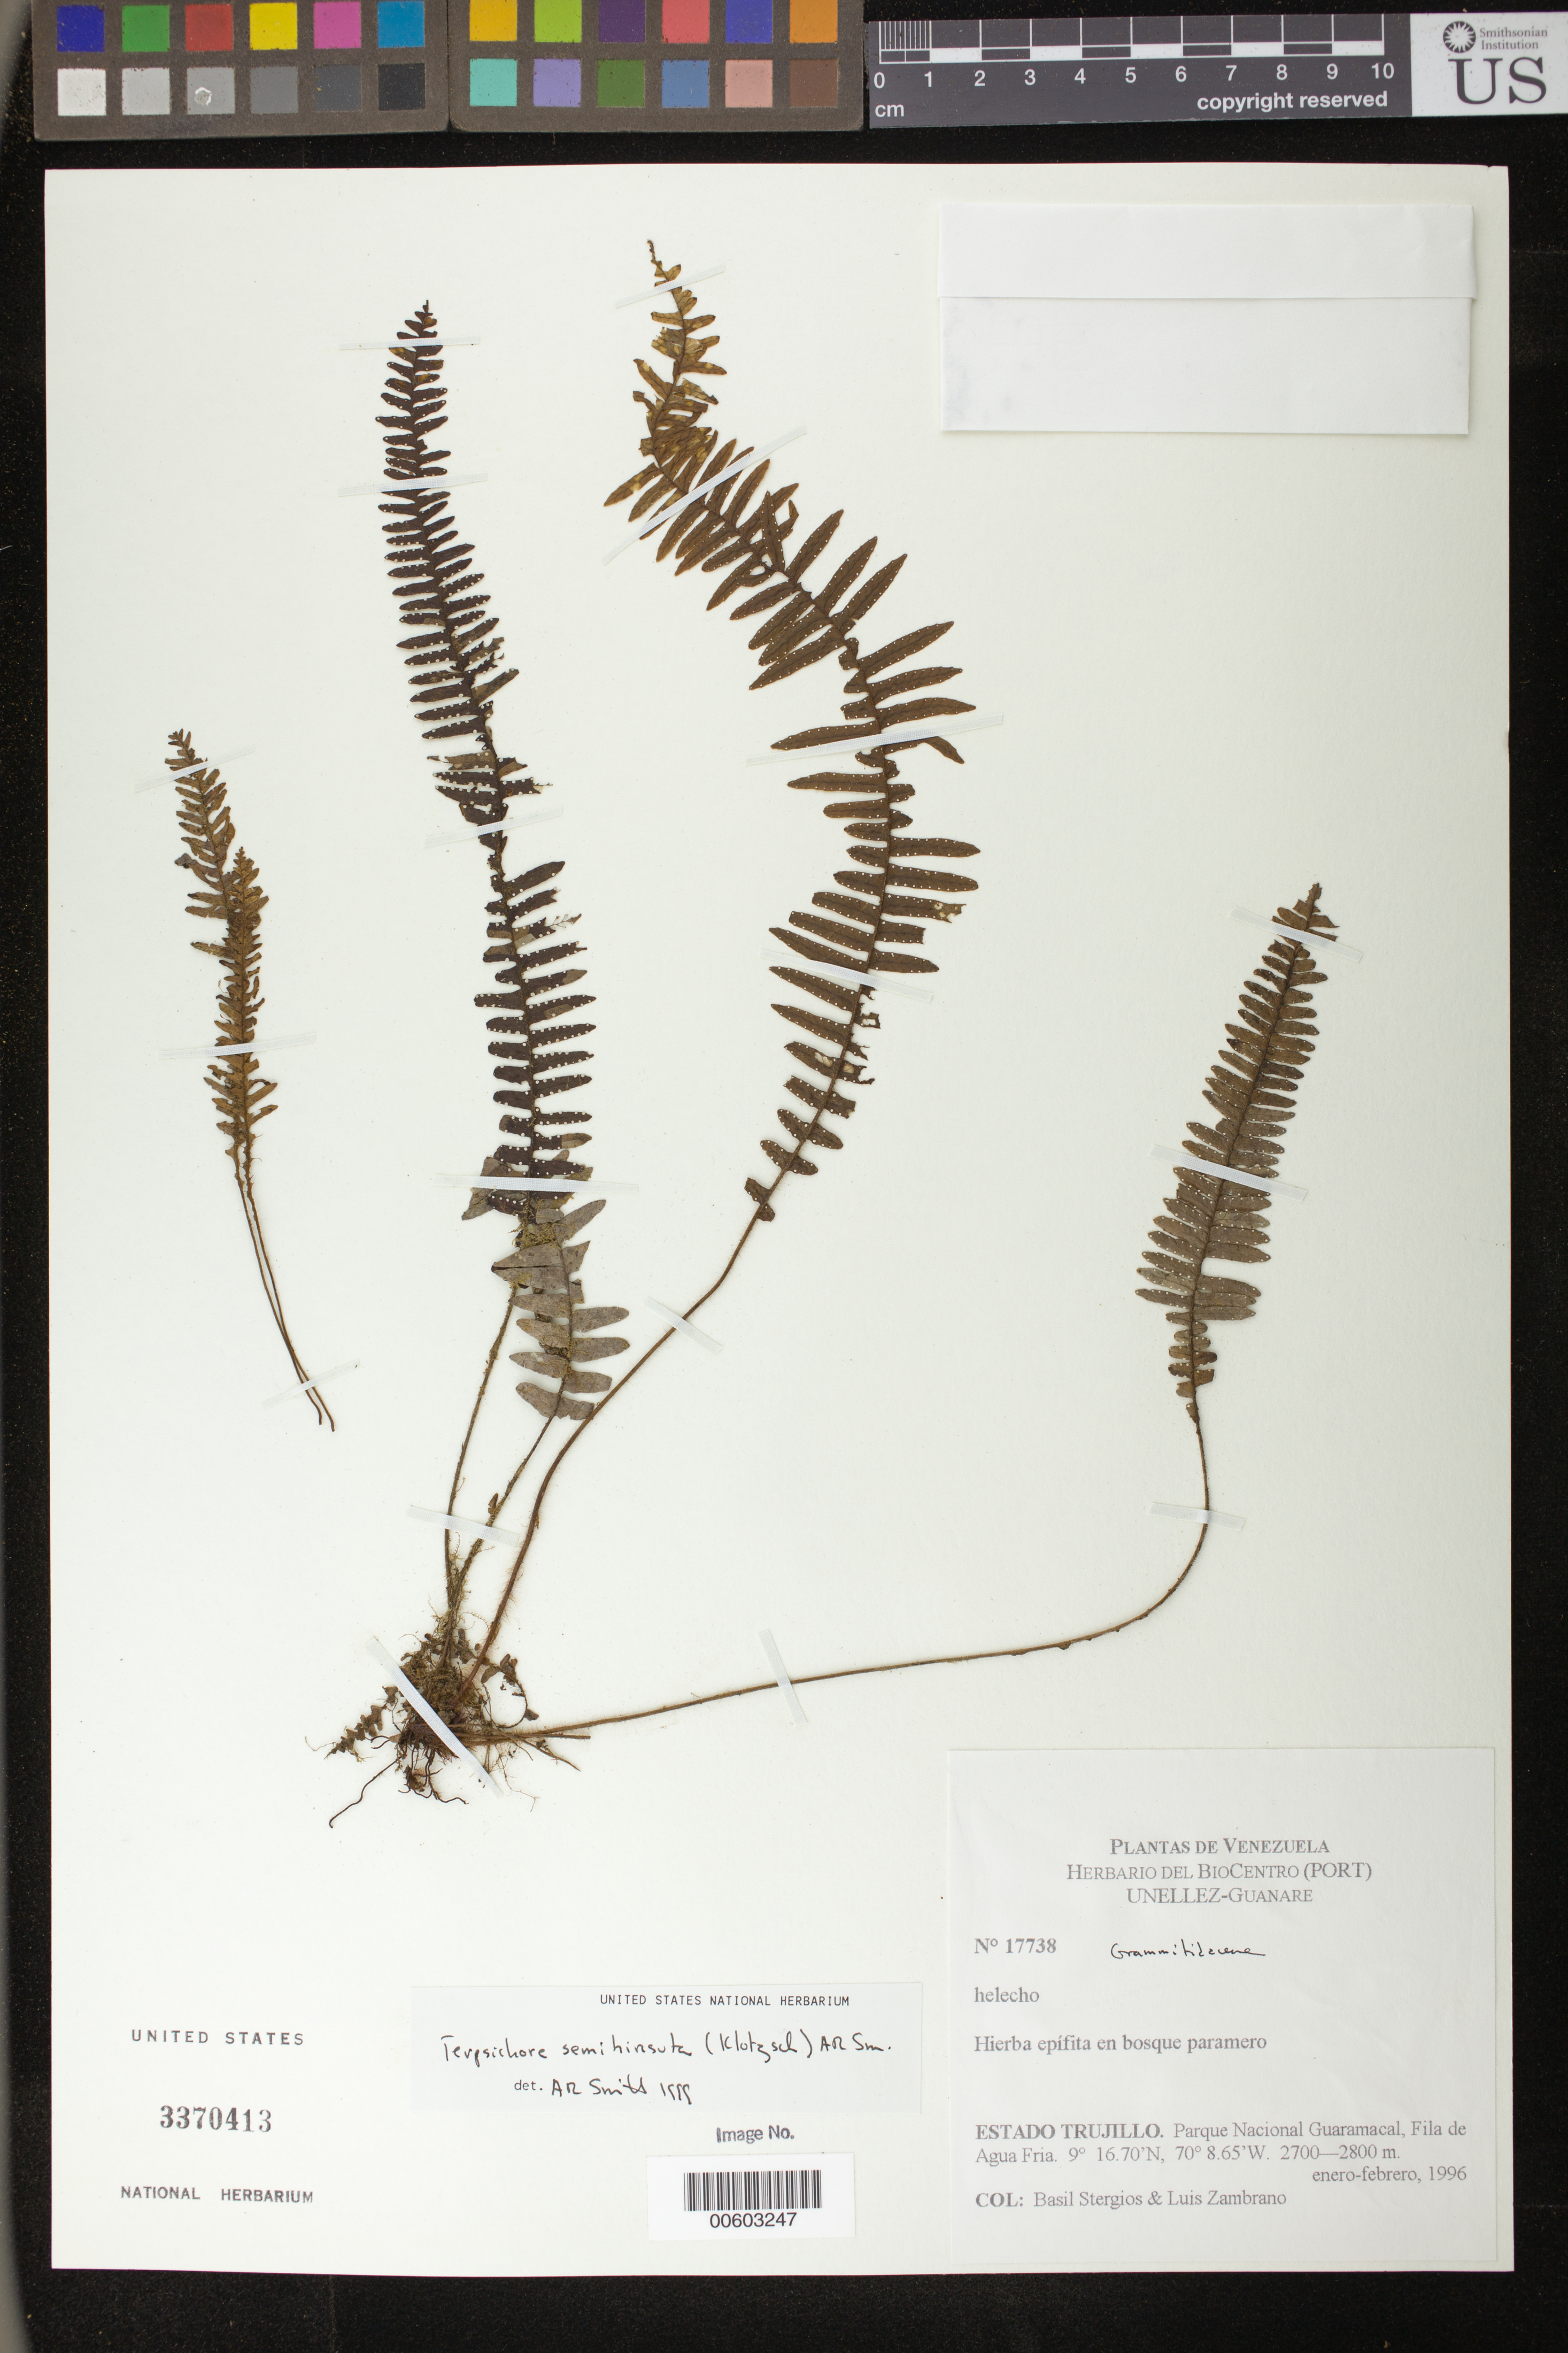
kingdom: Plantae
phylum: Tracheophyta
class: Polypodiopsida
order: Polypodiales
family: Polypodiaceae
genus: Terpsichore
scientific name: Terpsichore semihirsuta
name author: (Klotzsch) A.R. Sm.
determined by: Smith, Alan R., (UC)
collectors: B. G. Stergios & L. Zambrano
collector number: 17738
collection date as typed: Jan 1996 to -- Feb 1996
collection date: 1996-01/1996-02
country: Venezuela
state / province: Trujillo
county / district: Boconó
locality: Parque Nacional Guaramacal, Fila de Agua Fria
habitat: Bosque paramero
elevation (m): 2700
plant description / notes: PORT, UC, US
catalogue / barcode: US 3370413